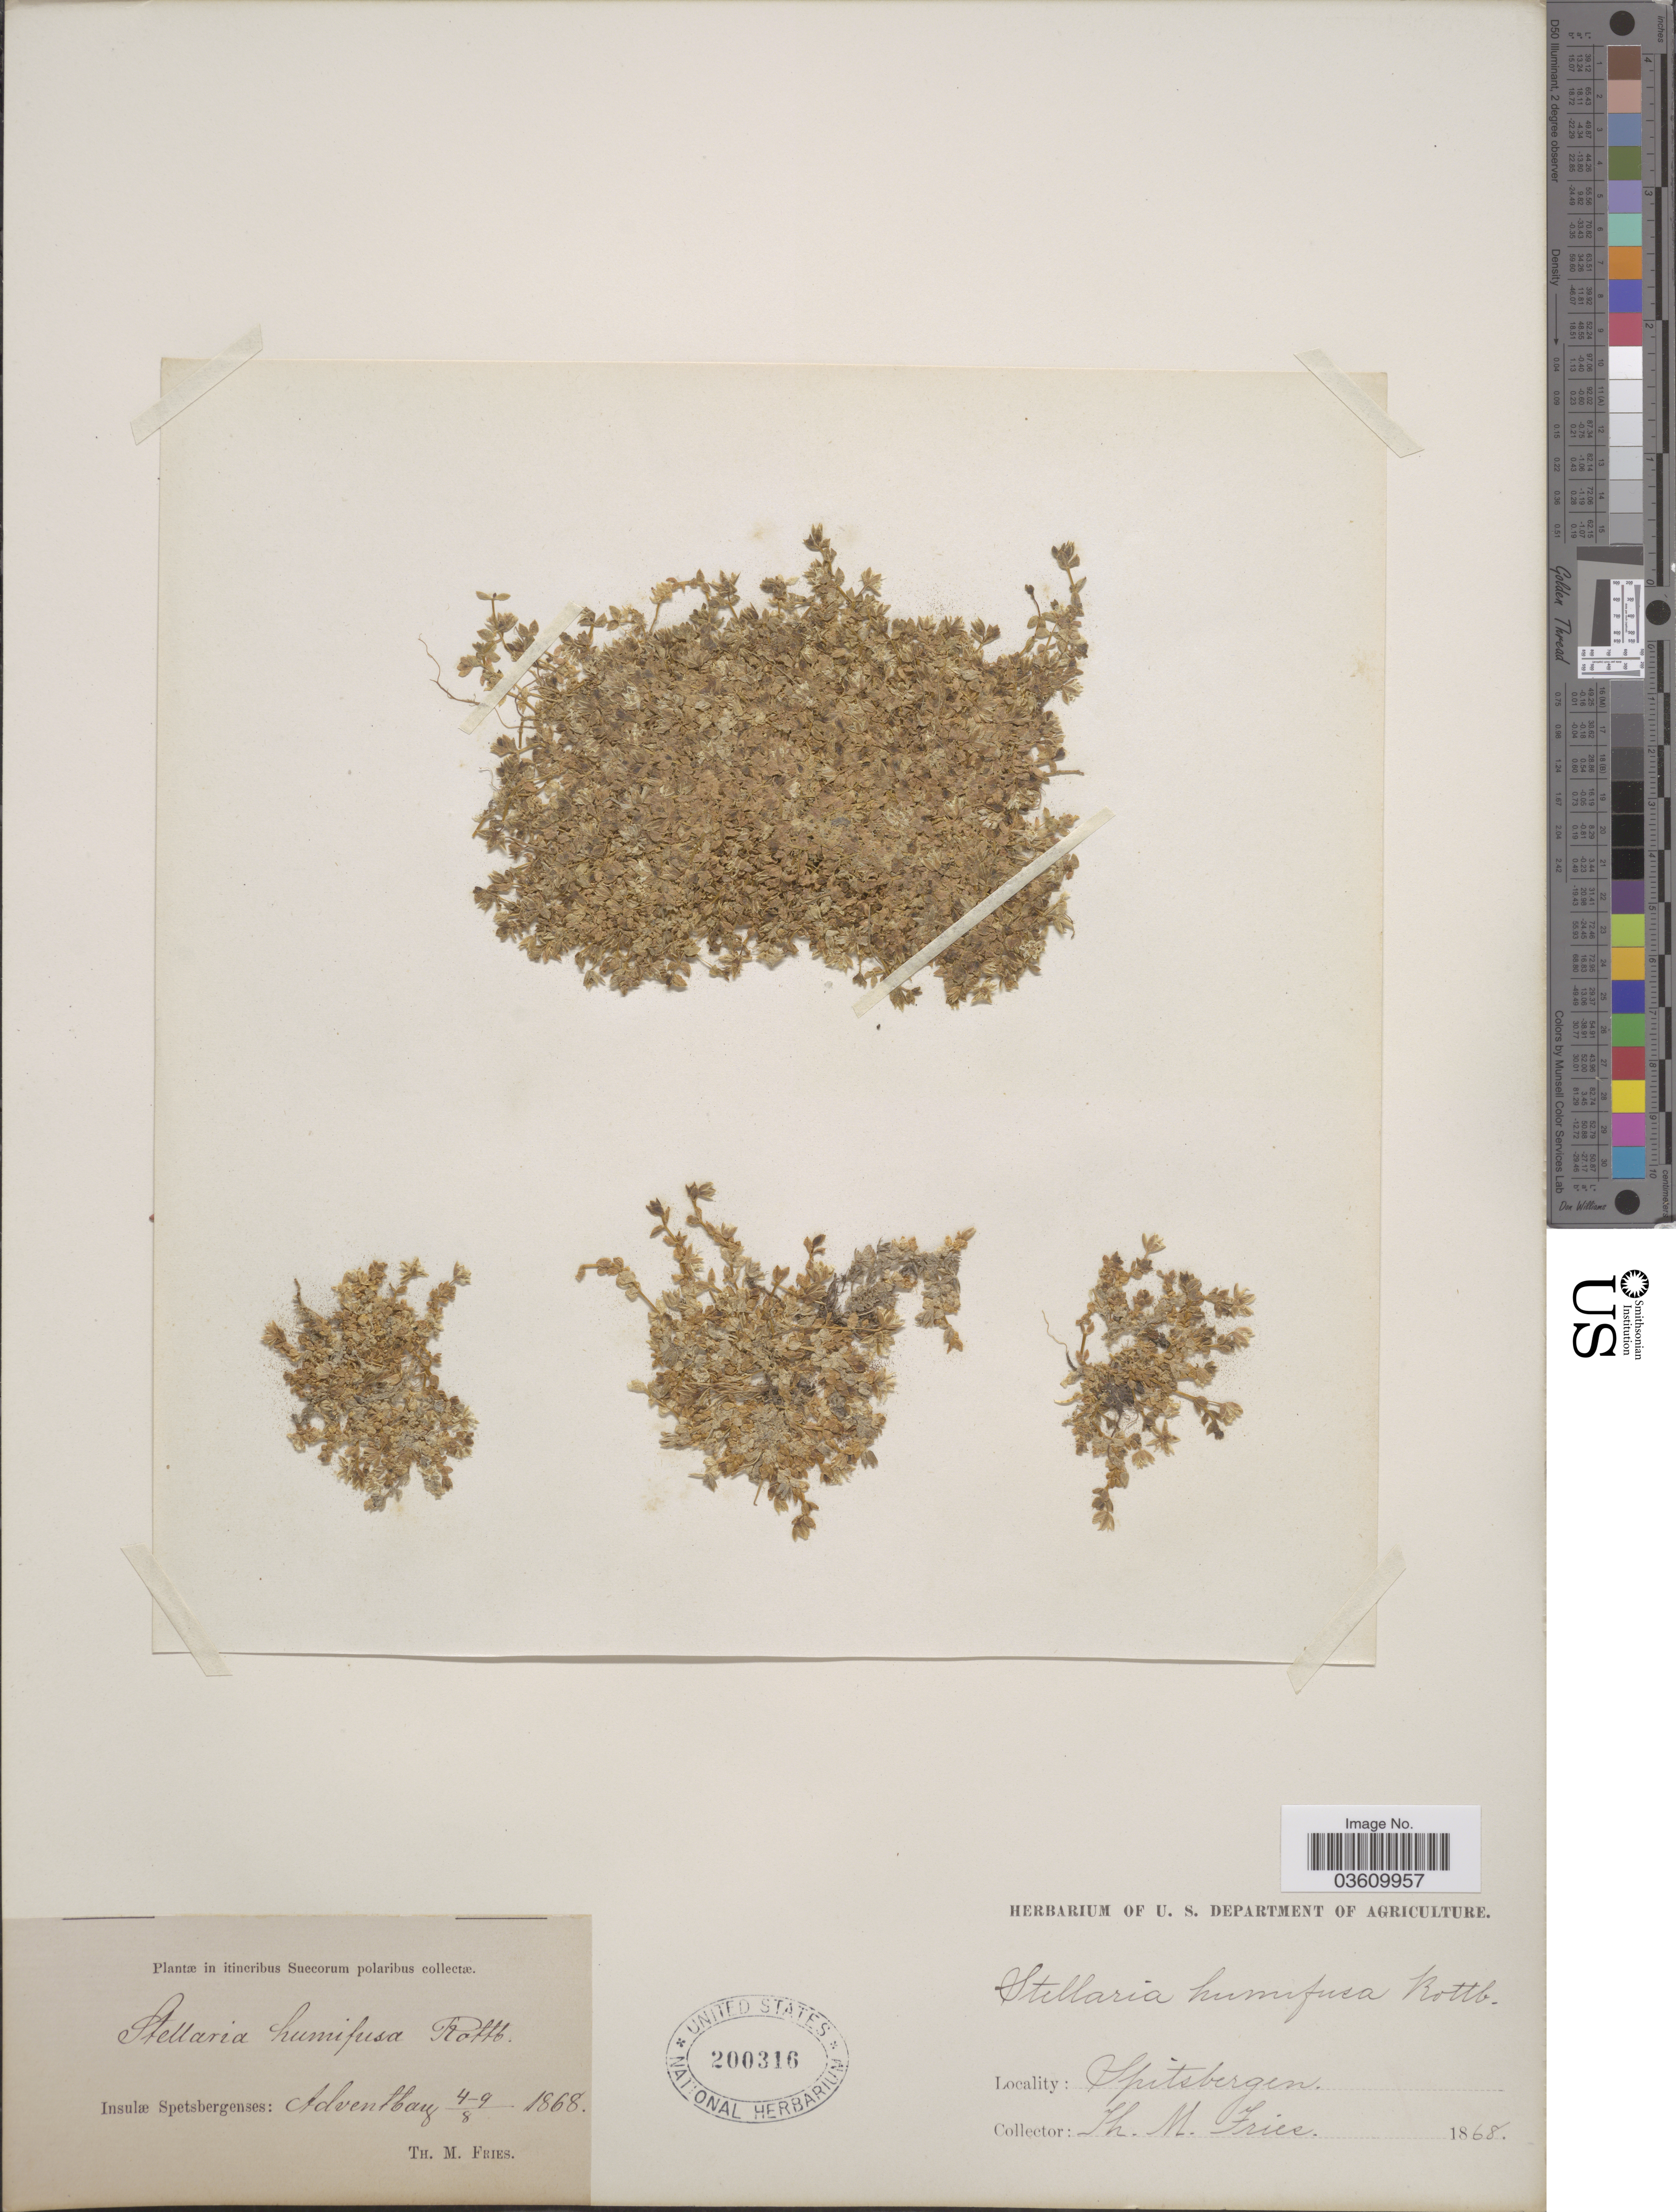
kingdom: Plantae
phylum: Tracheophyta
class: Magnoliopsida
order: Caryophyllales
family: Caryophyllaceae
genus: Stellaria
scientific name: Stellaria humifusa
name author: Rottb.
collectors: T. Fries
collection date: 1868-08-04/1868-08-09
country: Norway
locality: In itincribus Suecorum polaribus. Insulæ Spetsbergenses: Adventbay.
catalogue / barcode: US 200316